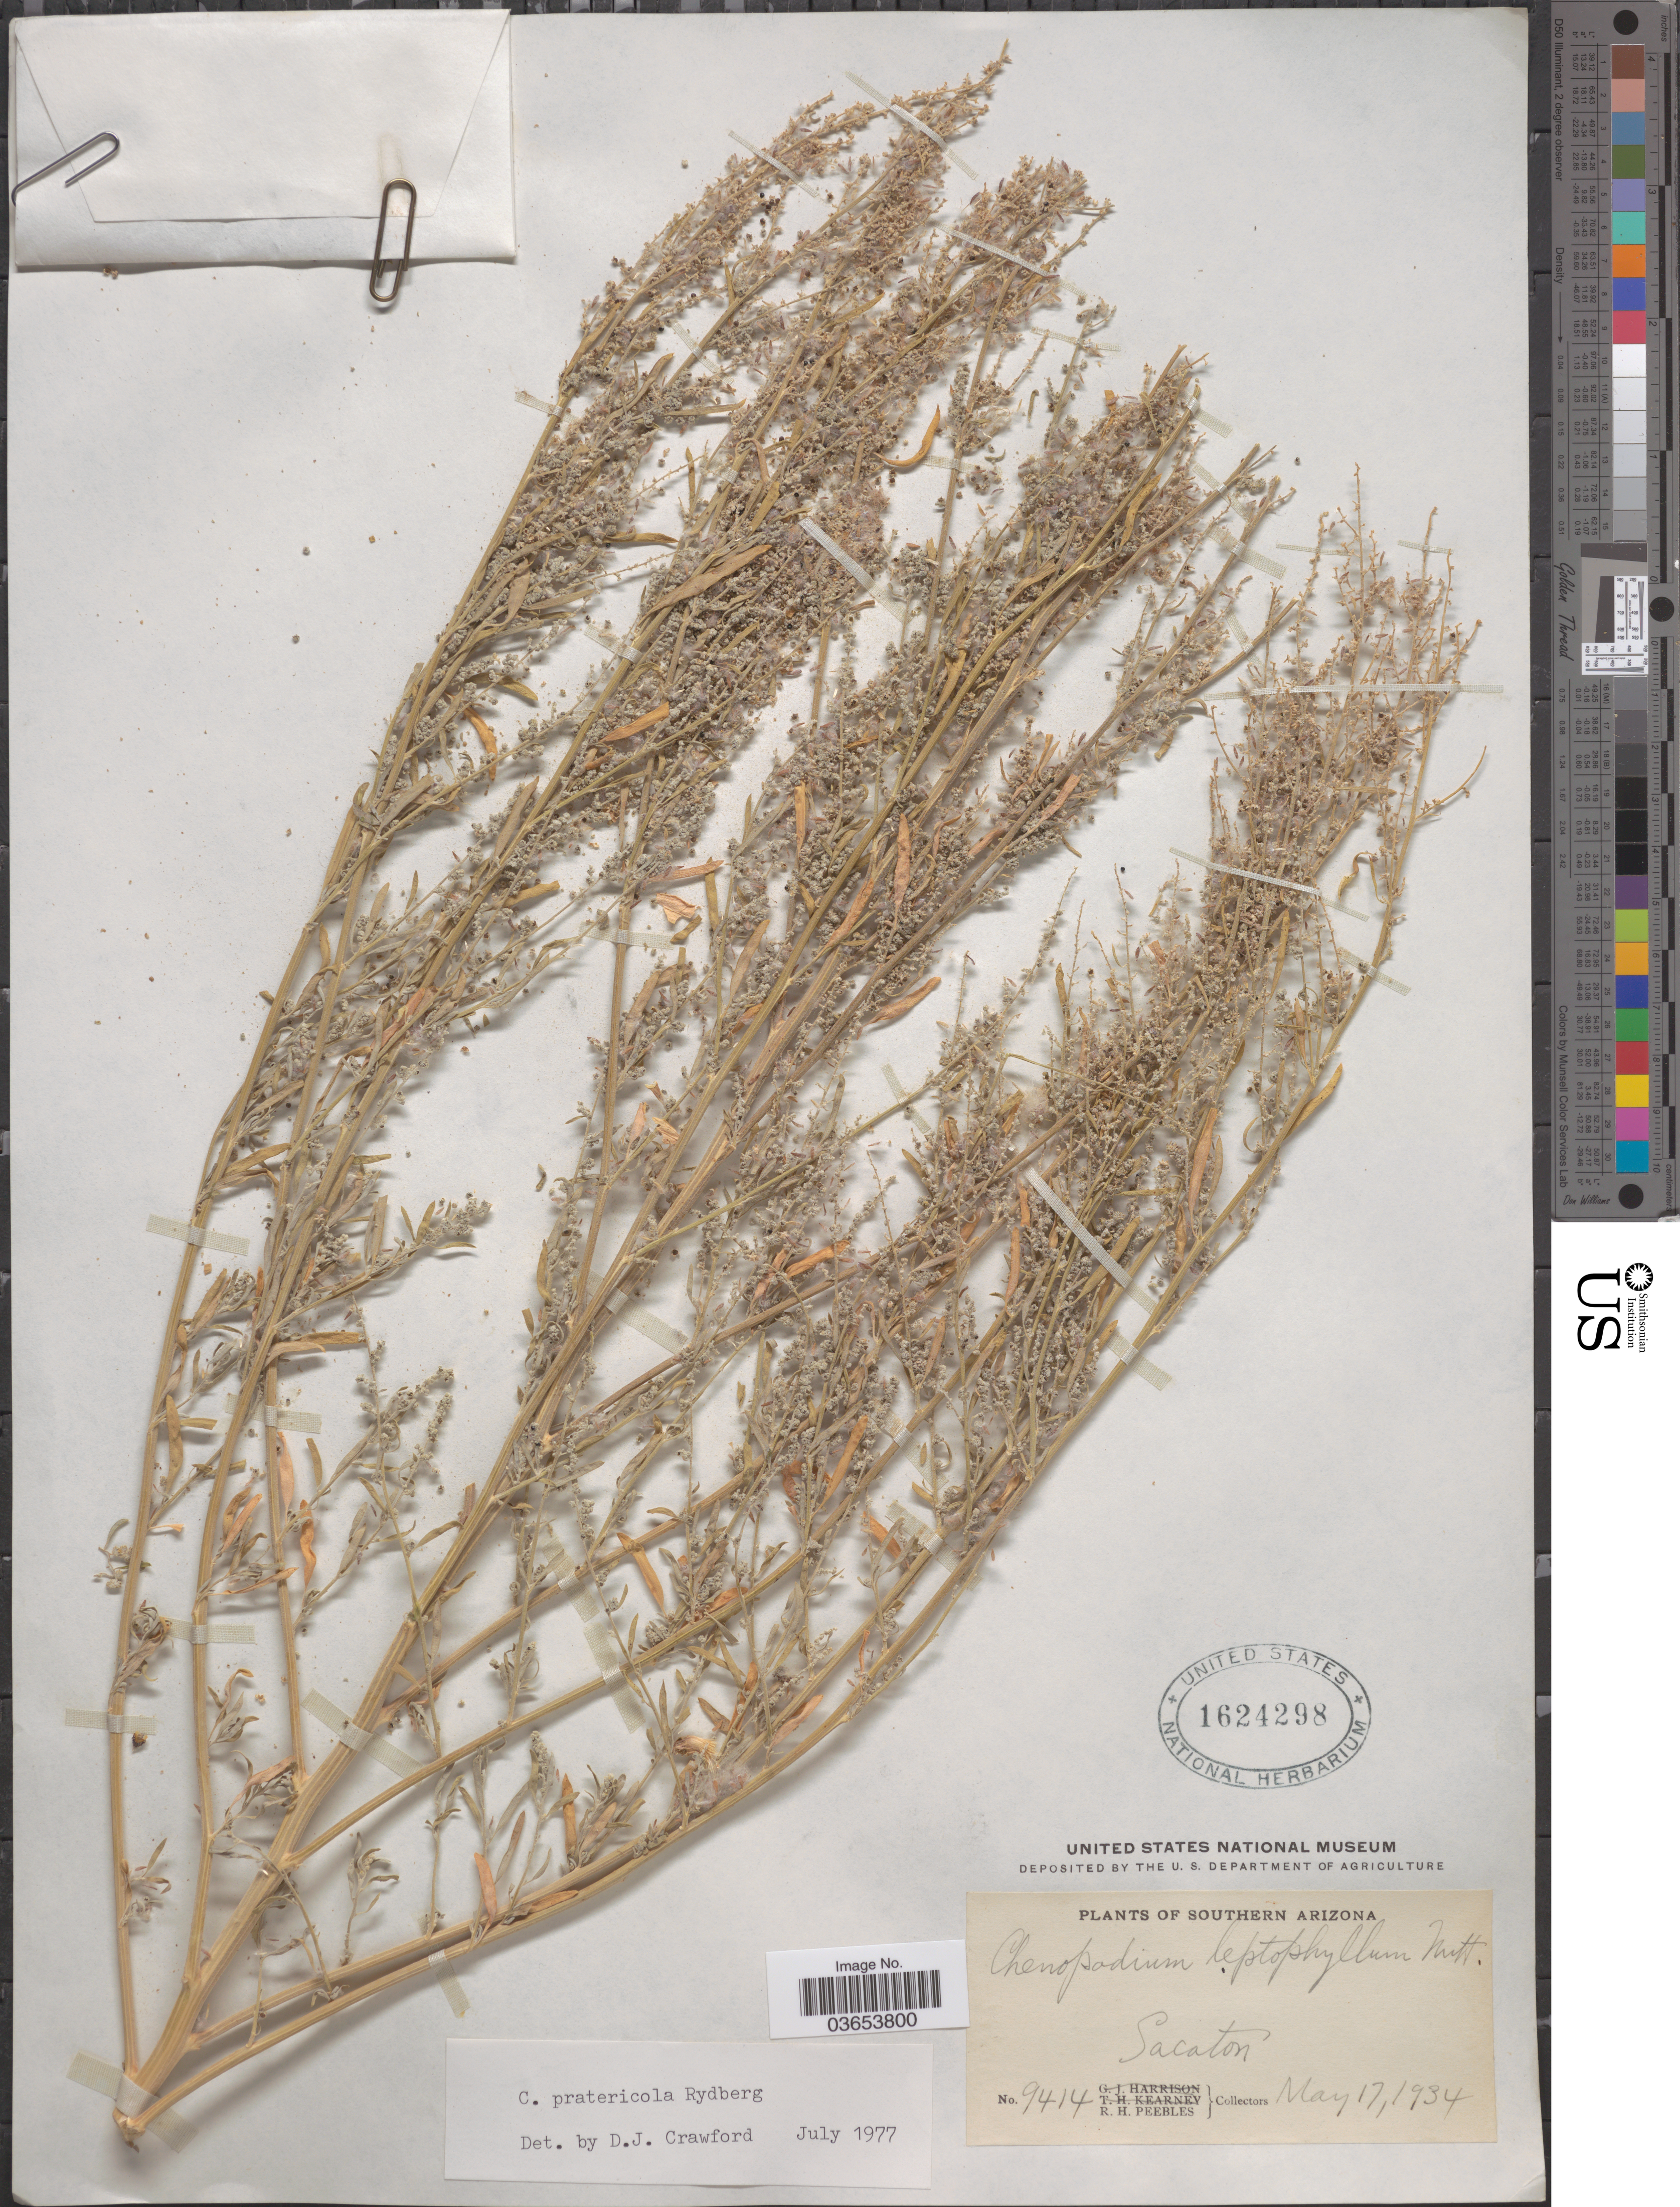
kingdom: Plantae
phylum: Tracheophyta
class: Magnoliopsida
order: Caryophyllales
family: Amaranthaceae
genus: Chenopodium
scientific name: Chenopodium pratericola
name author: Rydb.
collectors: R. H. Peebles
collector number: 9414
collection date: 1934-05-17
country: United States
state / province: Arizona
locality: Southern Arizona. Sacaton.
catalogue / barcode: US 1624298